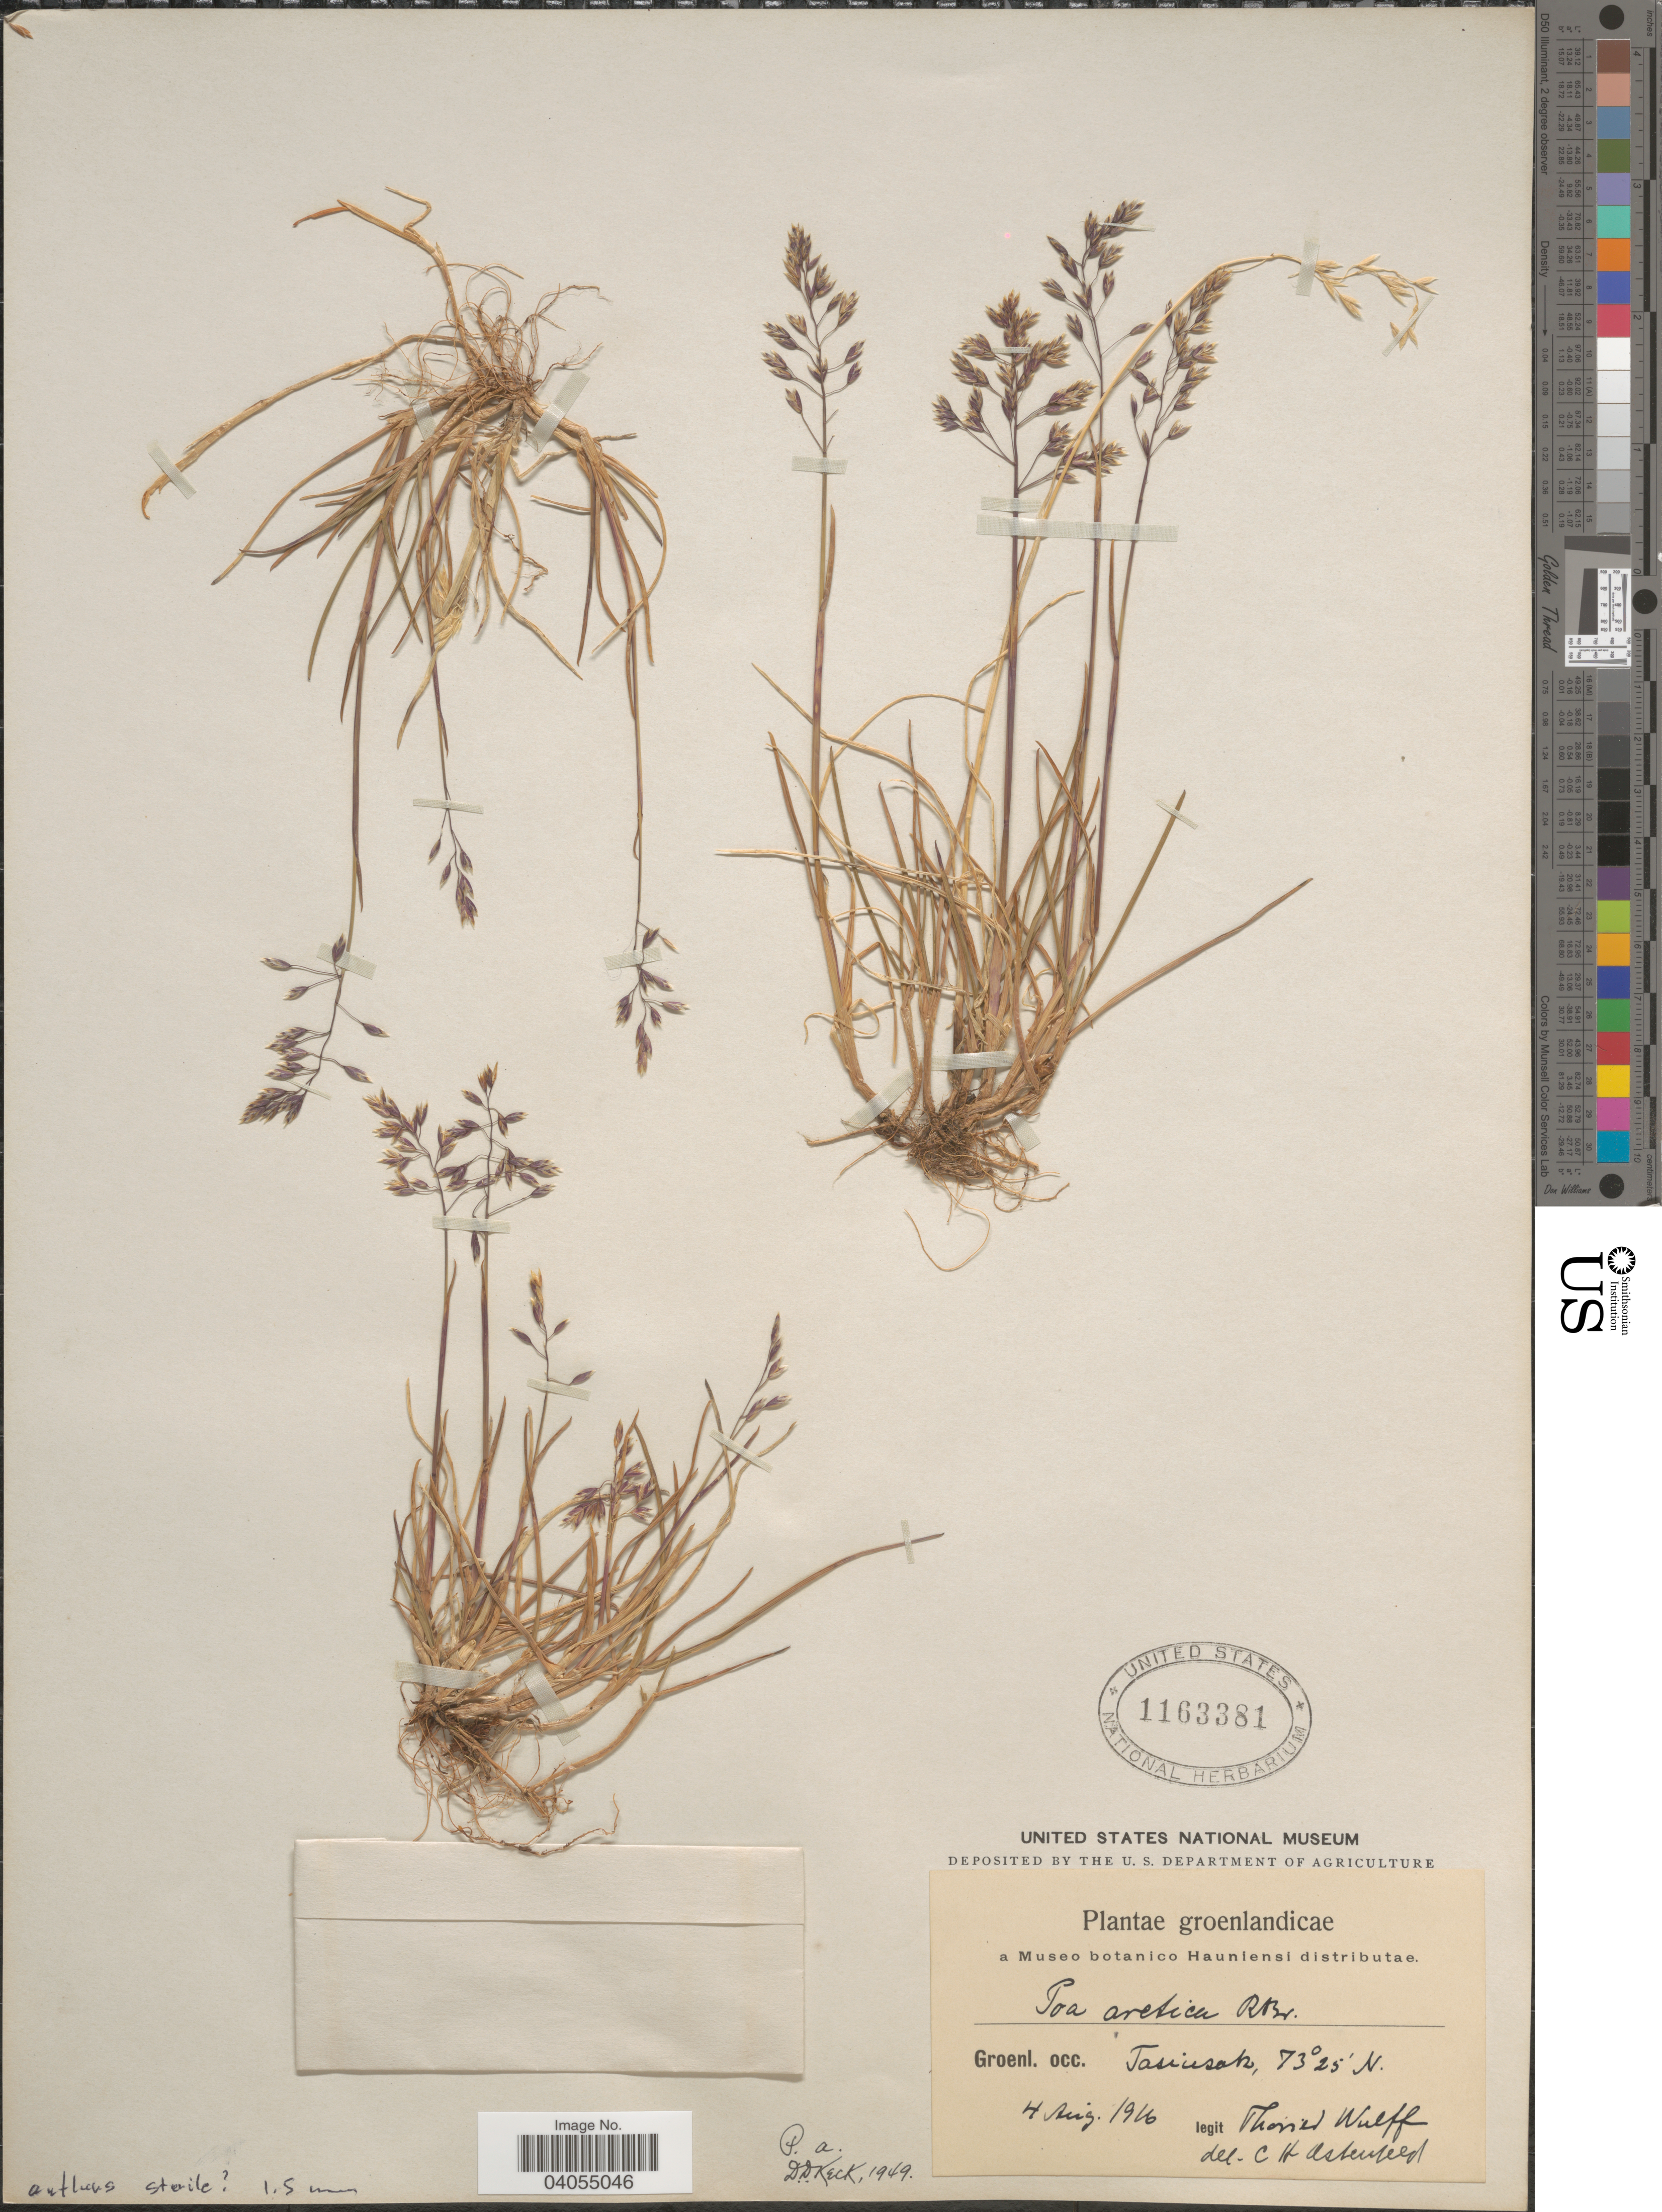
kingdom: Plantae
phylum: Tracheophyta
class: Liliopsida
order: Poales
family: Poaceae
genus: Poa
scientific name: Poa arctica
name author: R. Br.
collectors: T. Wulff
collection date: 1916-08-04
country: Greenland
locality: Groenlandicae. Groenl. occ. Tasiusak.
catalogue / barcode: US 1163381